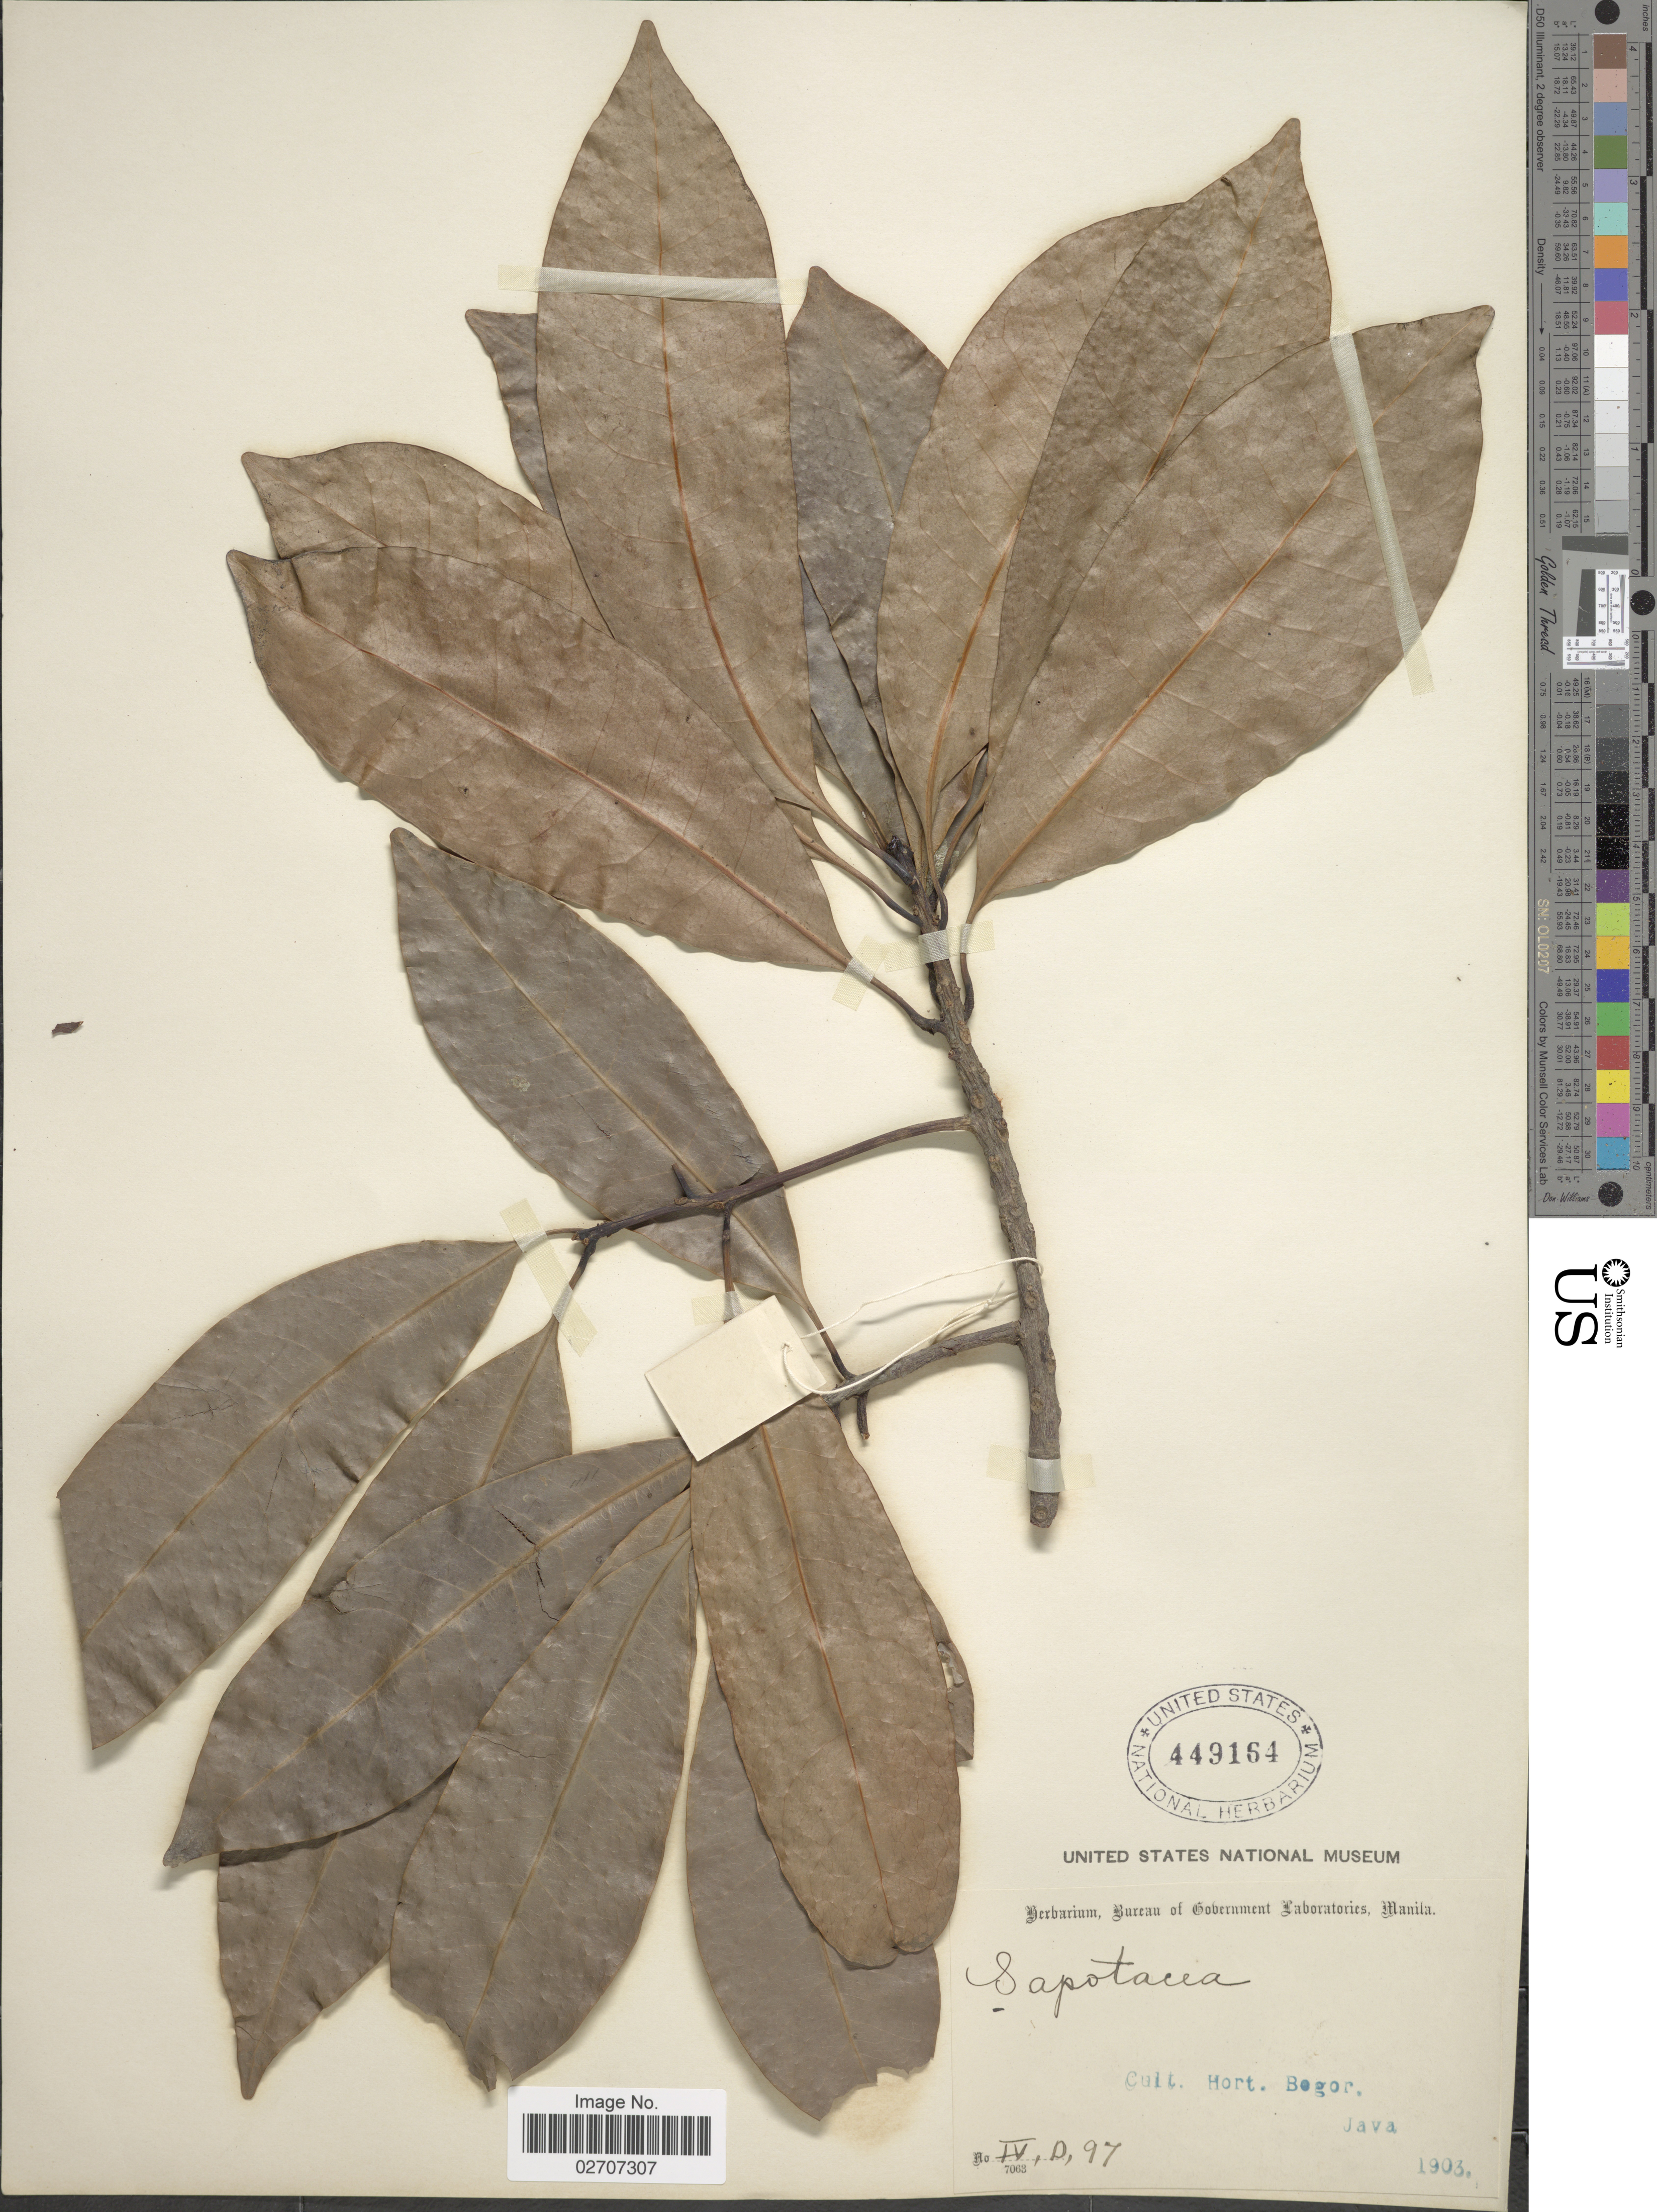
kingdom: Plantae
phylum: Tracheophyta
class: Magnoliopsida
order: Ericales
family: Sapotaceae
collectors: Ex herb. Bureau of Government Laboratories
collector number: IV,D,97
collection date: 1903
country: Indonesia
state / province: Java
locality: Cult. Hort. Bogor. Java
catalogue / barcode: US 449164